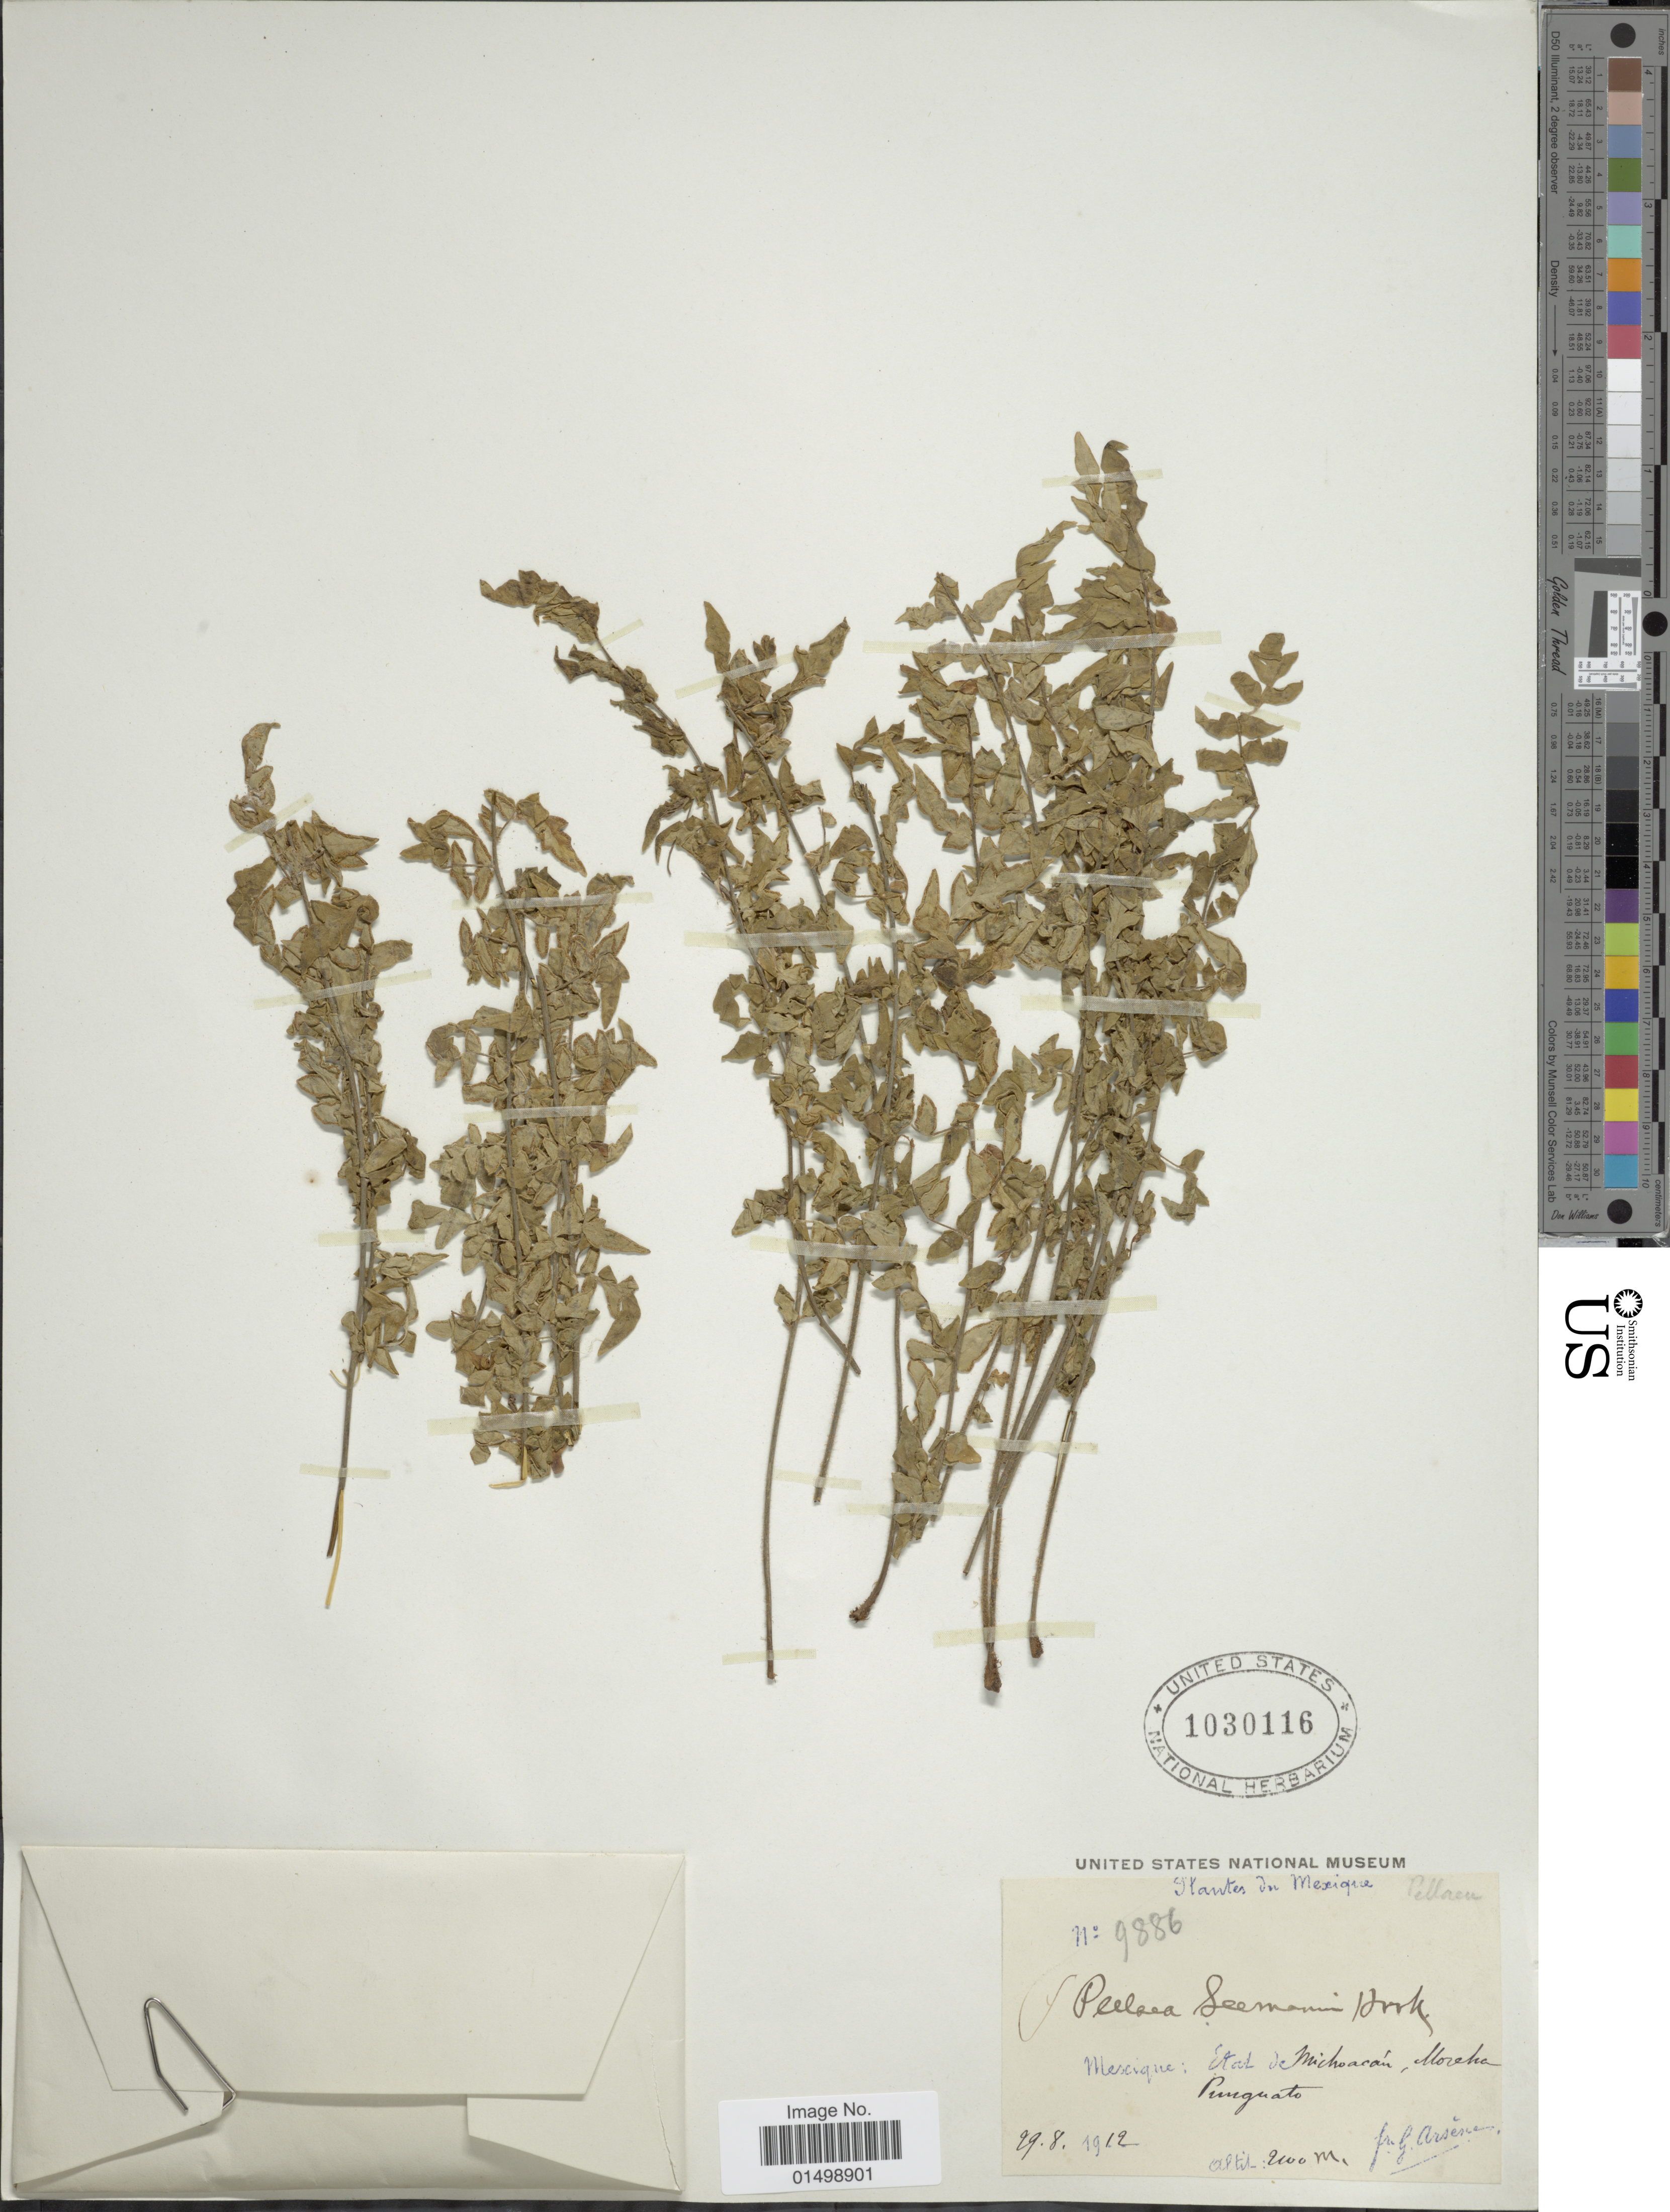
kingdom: Plantae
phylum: Tracheophyta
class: Polypodiopsida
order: Polypodiales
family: Pteridaceae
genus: Cheilanthes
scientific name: Cheilanthes lozanii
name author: (Maxon) R.M. Tryon & A.F. Tryon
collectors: Bro. G. Arsène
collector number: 9886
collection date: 1912-08-29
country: Mexico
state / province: Michoacán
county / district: Morelia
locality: Punguato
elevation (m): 2100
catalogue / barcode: US 1030116